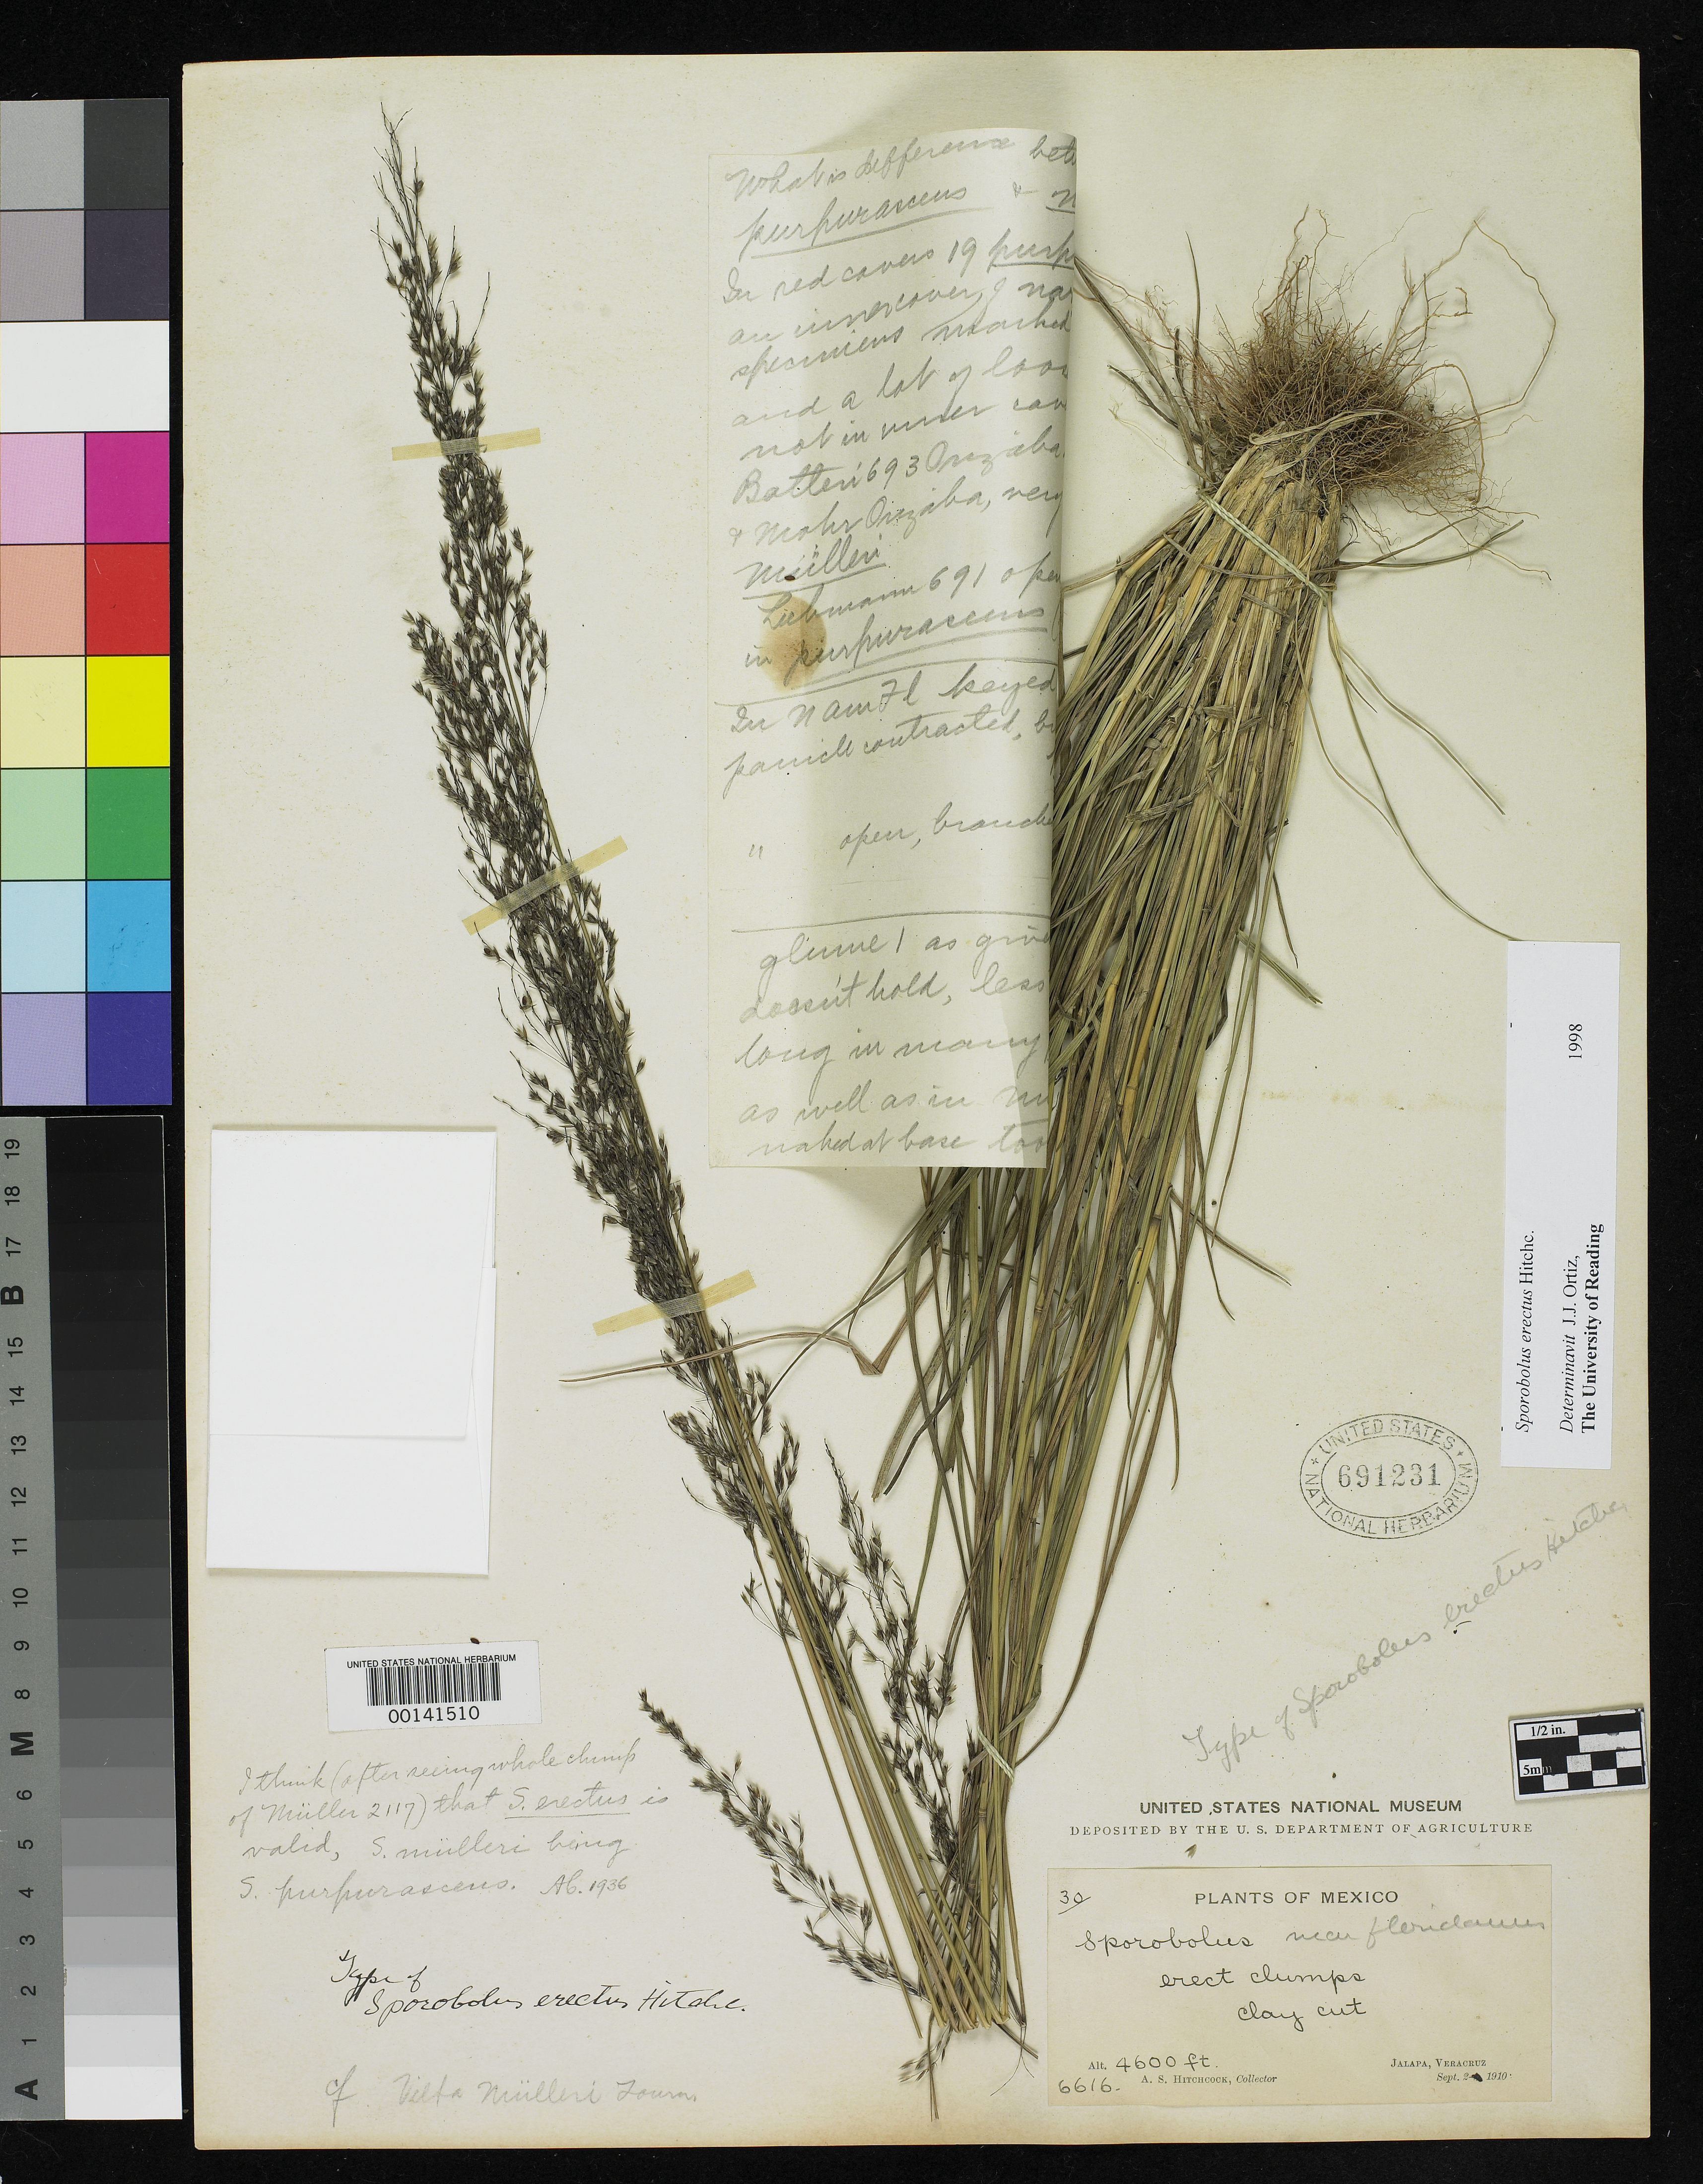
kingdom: Plantae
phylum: Tracheophyta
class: Liliopsida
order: Poales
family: Poaceae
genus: Sporobolus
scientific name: Sporobolus erectus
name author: Hitchc.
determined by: Ortiz, J. J.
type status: Holotype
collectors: A. S. Hitchcock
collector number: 6616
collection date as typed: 02 Sep 1910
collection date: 1910-09-02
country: Mexico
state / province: Veracruz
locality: Jalapa.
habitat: Clay cut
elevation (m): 1402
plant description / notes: Another sheet at US, labeled as "Amer. Gr. Nat. Herb. 1285", is apparently part of this same collection.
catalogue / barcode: US 691231